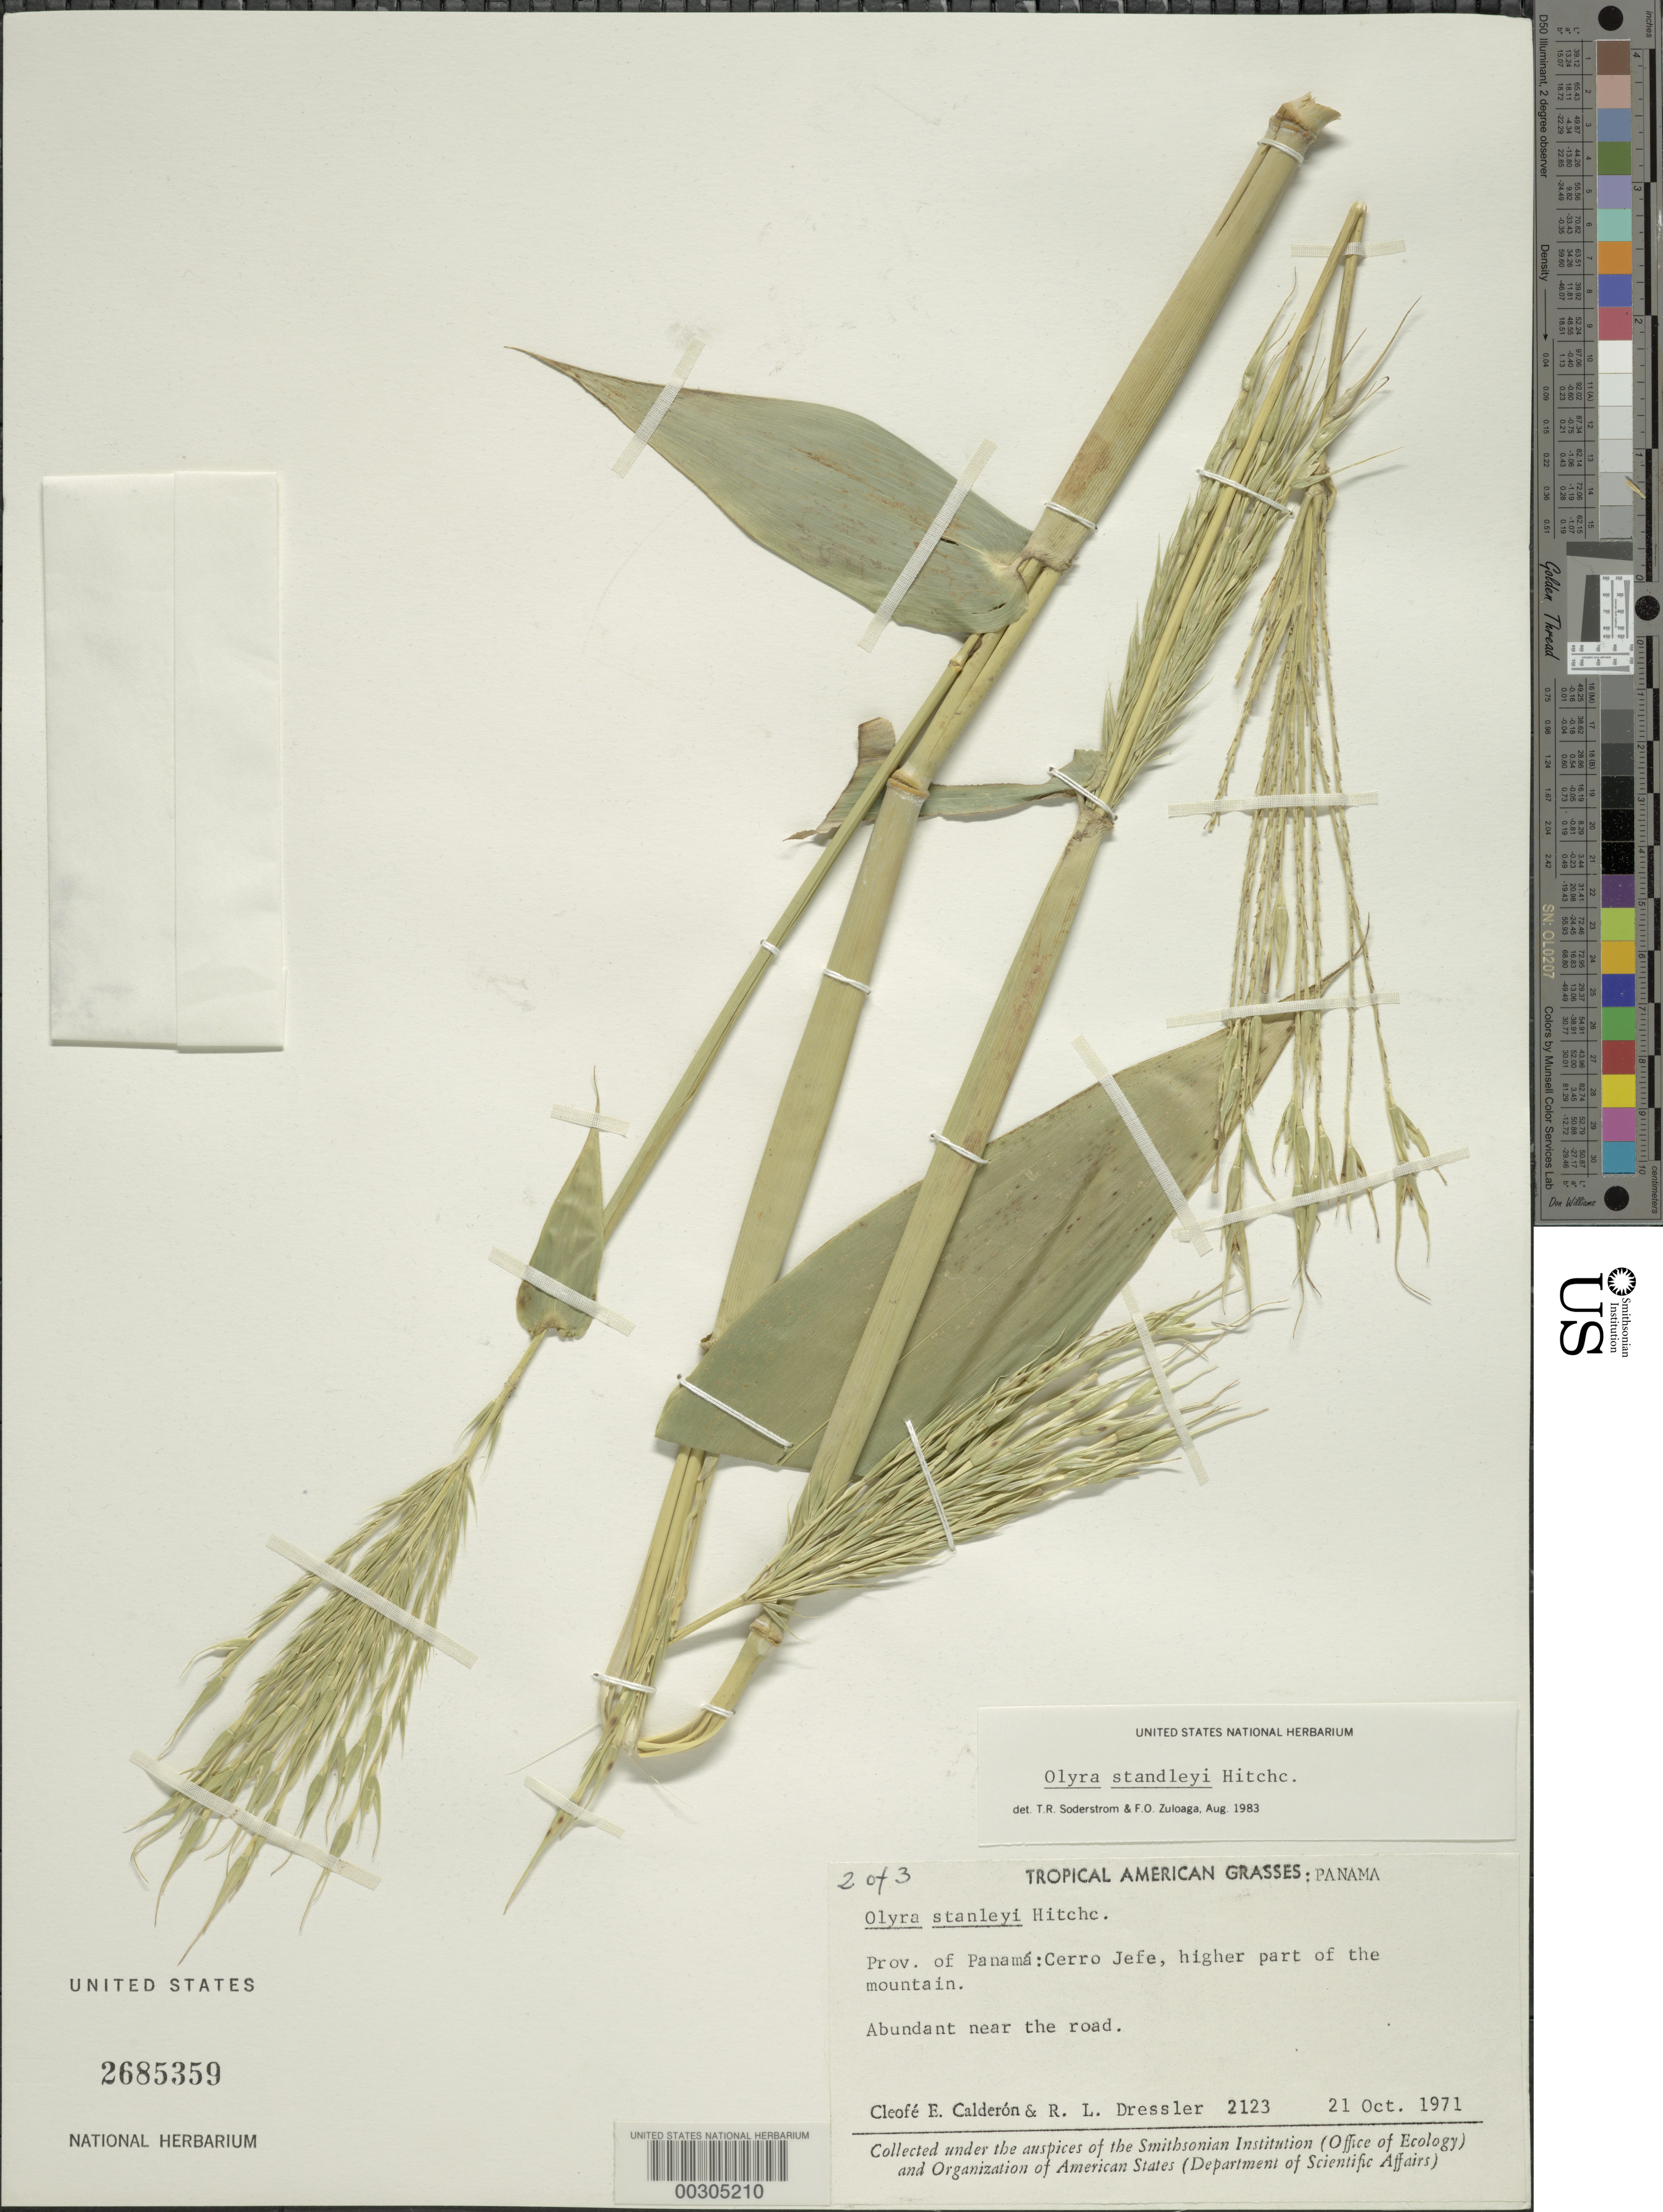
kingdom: Plantae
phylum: Tracheophyta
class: Liliopsida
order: Poales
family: Poaceae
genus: Olyra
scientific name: Olyra standleyi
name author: Hitchc.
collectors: C. E. Calderón & R. Dressler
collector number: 2123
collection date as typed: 21 Oct 1971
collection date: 1971-10-21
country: Panama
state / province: Panamá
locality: Cerro Jefe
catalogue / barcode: US 2685359